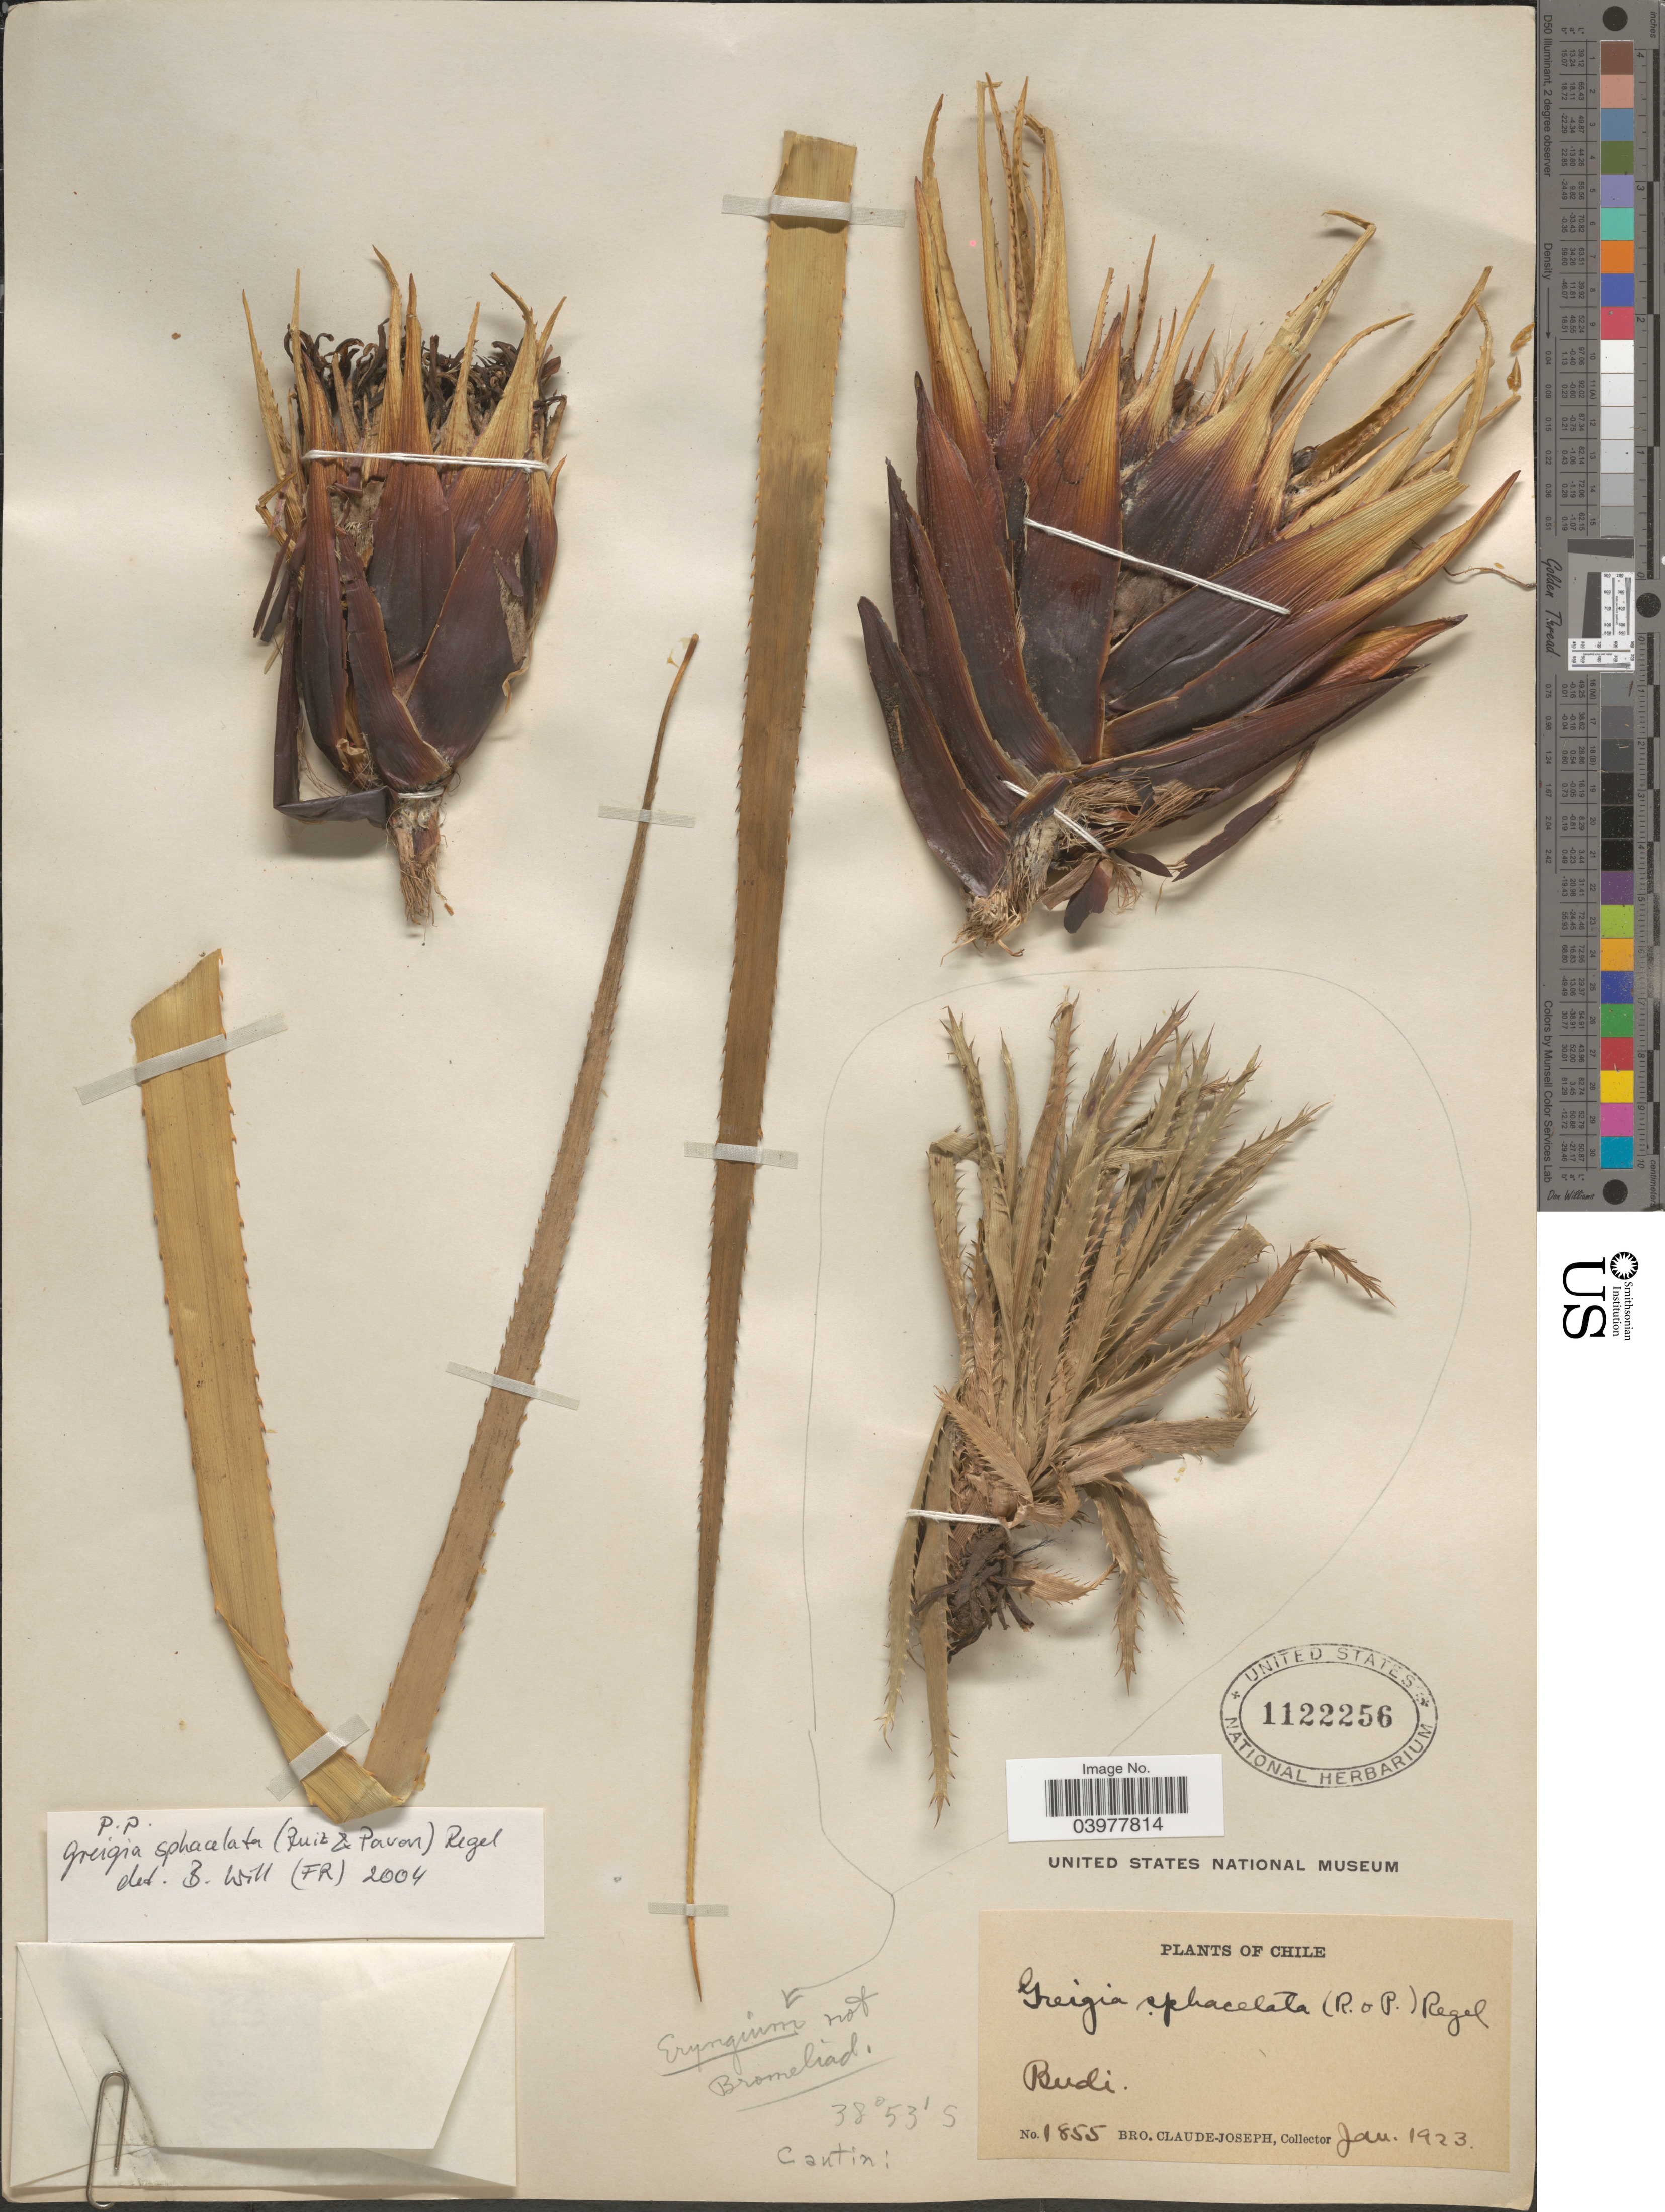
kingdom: Plantae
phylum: Tracheophyta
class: Liliopsida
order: Poales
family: Bromeliaceae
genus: Greigia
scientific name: Greigia sphacelata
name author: Regel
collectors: Bro. Claude-Joseph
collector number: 1855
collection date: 1923-01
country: Chile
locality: Budi. Cautin.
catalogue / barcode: US 1122256